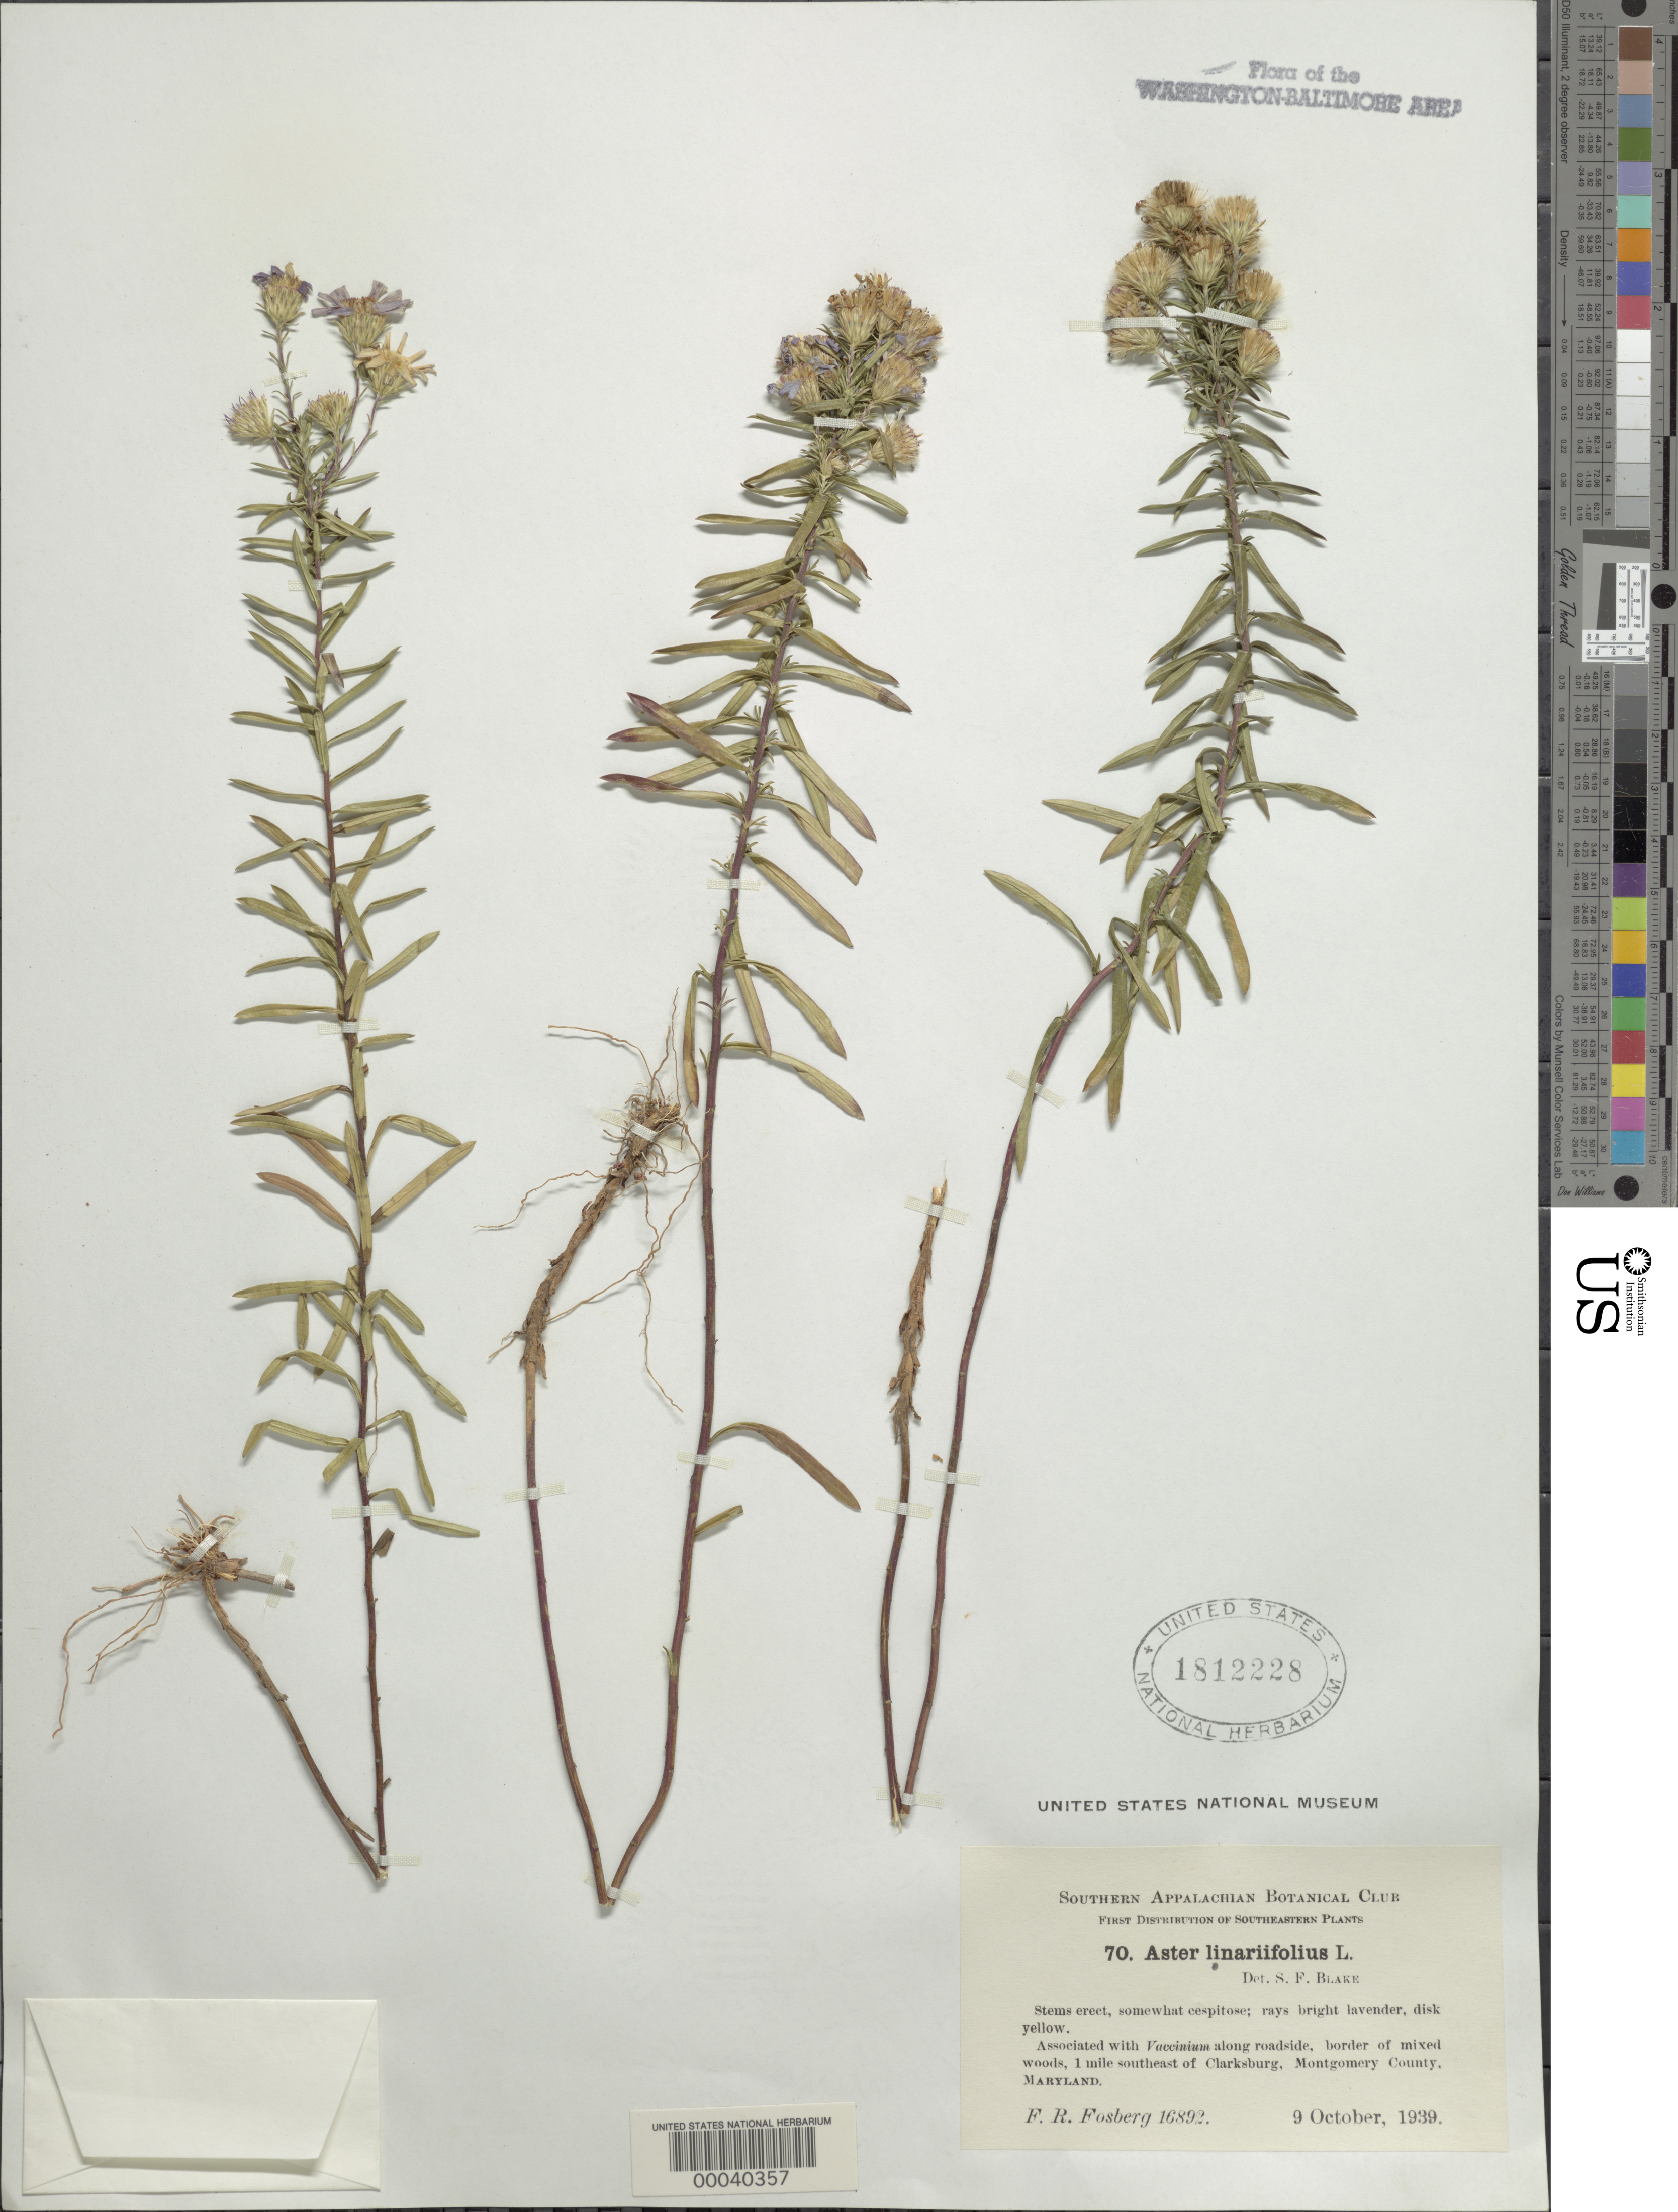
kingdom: Plantae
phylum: Tracheophyta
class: Magnoliopsida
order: Asterales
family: Asteraceae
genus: Ionactis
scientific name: Ionactis linariifolia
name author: (L.) Greene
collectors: F. R. Fosberg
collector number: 16892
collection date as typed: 09 Oct 1939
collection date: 1939-10-09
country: United States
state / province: Maryland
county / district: Montgomery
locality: SE of Clarksburg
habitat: Border of mixed woods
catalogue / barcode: US 1812228